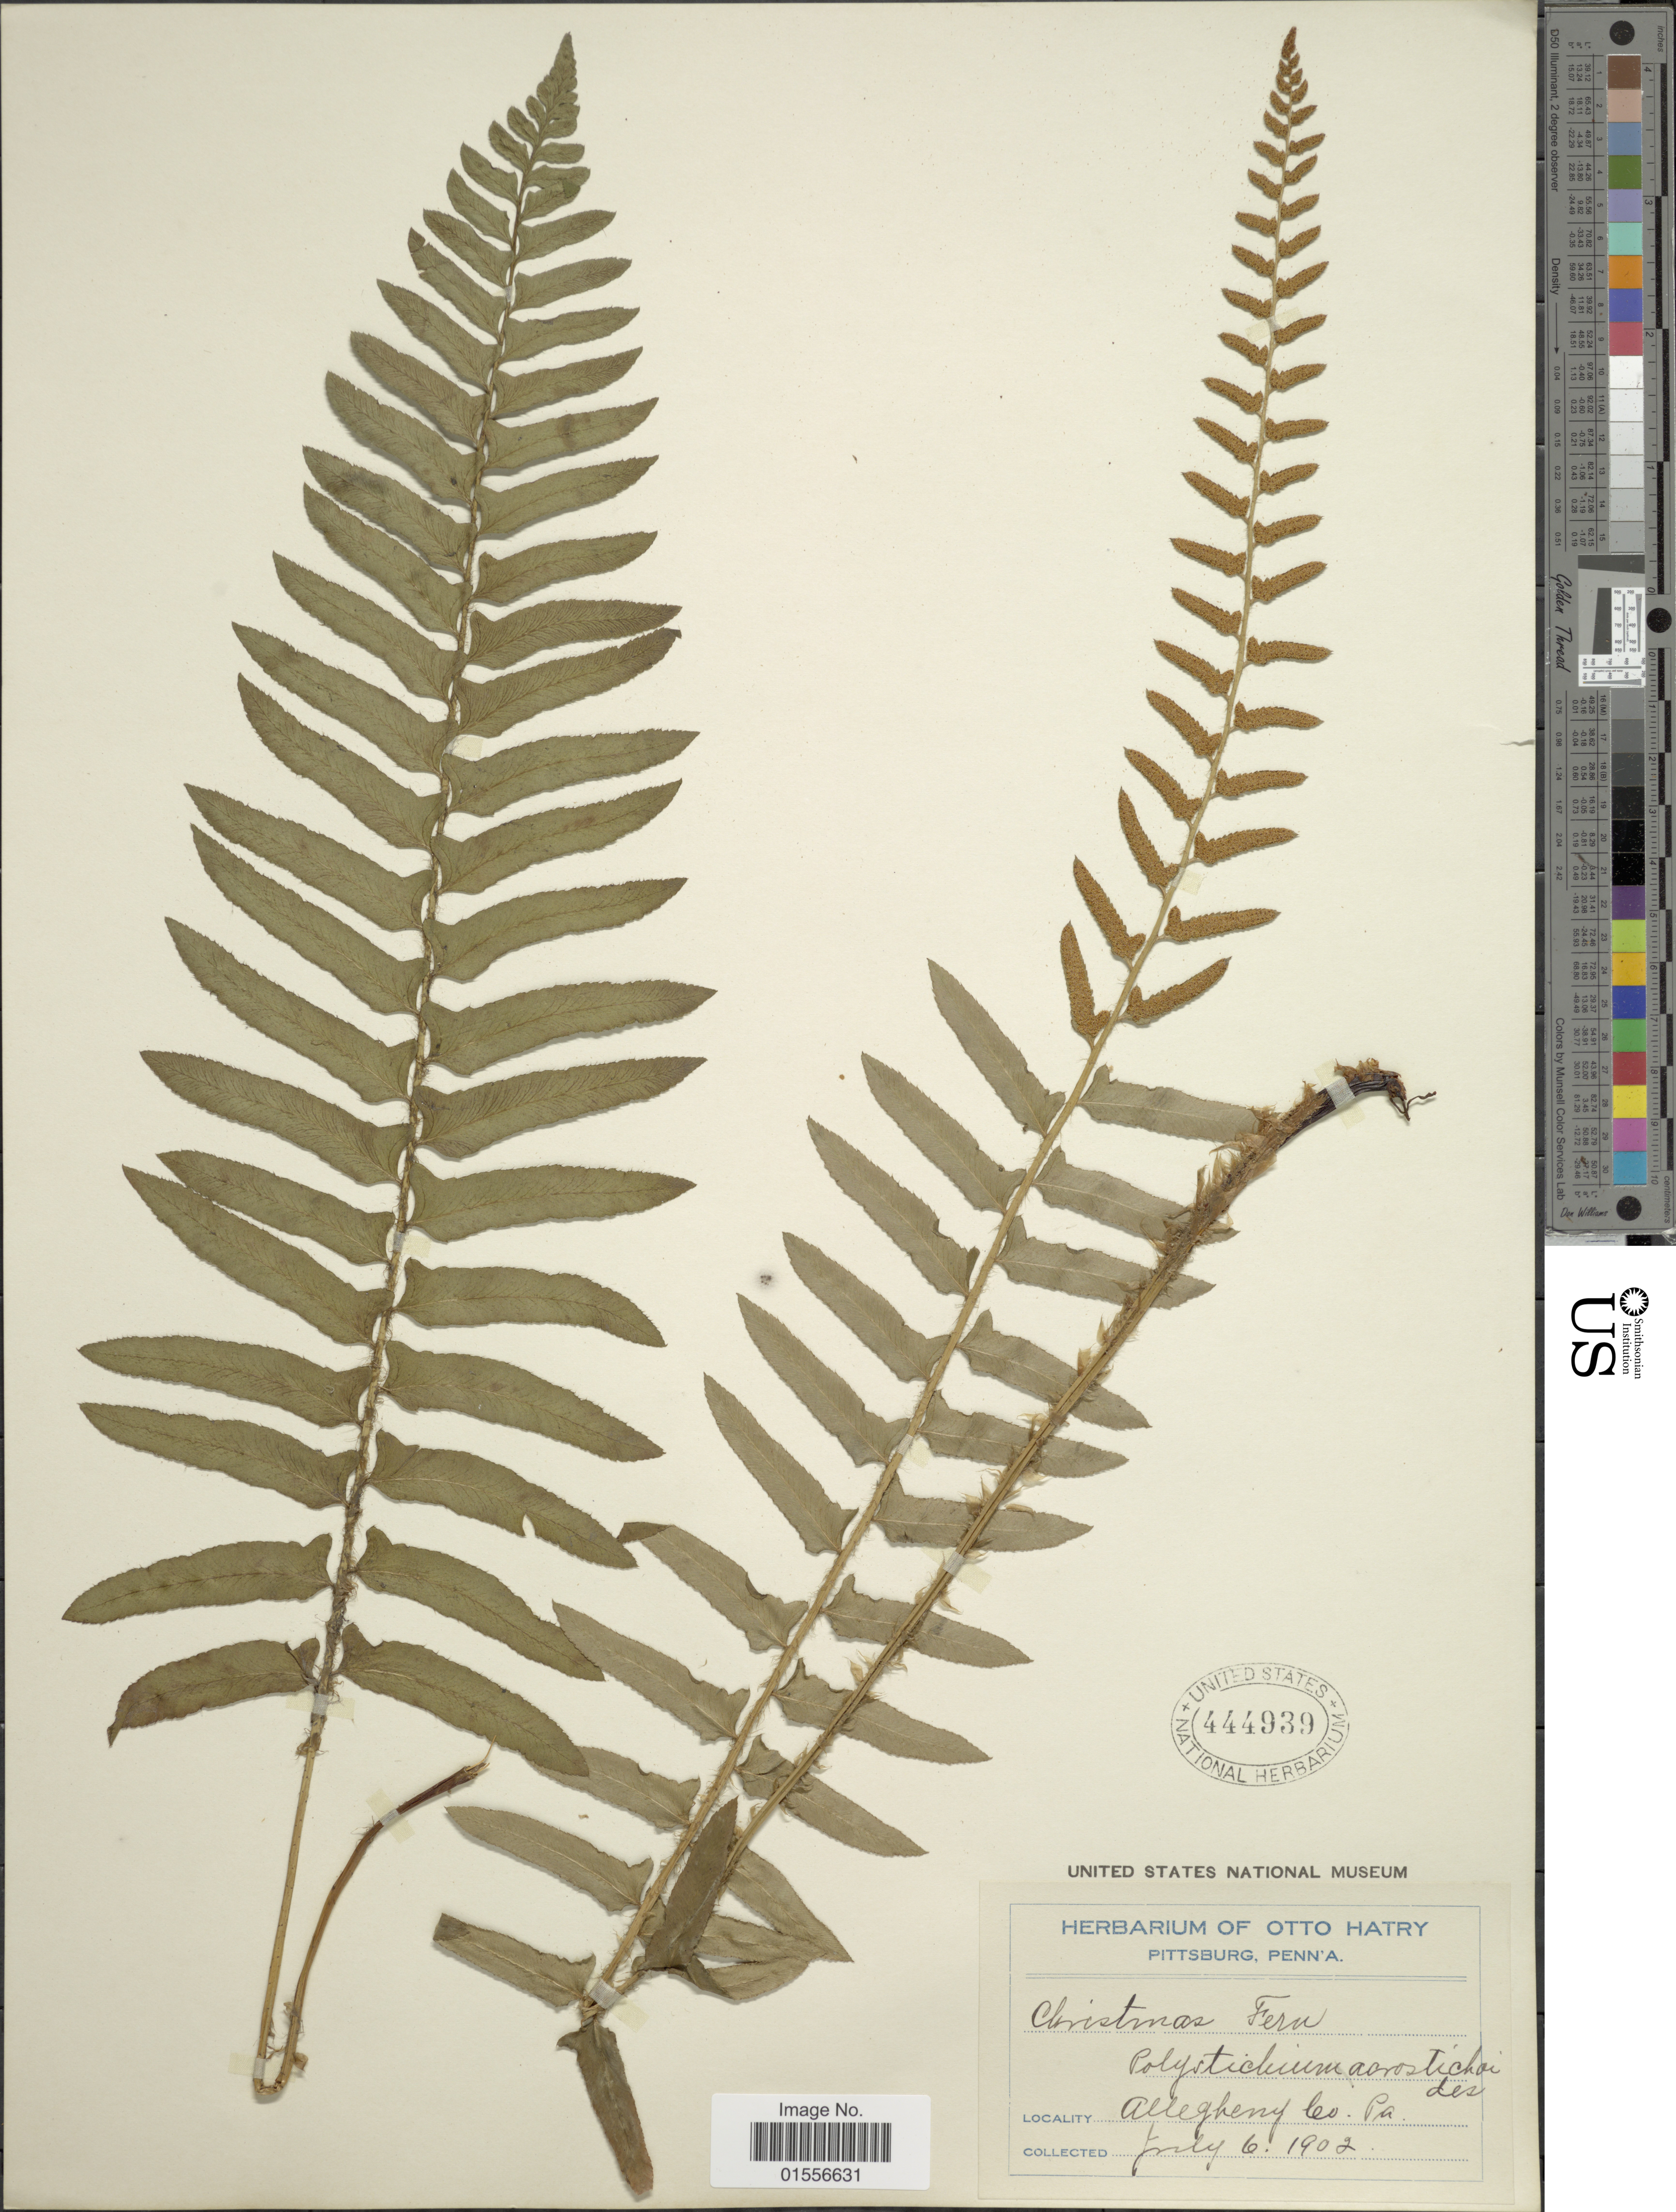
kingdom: Plantae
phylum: Tracheophyta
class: Polypodiopsida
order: Polypodiales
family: Dryopteridaceae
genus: Polystichum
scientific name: Polystichum acrostichoides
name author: (Michx.) Schott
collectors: ex herb. Otto Hatry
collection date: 1902-07-06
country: United States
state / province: Pennsylvania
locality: Allegheny Co.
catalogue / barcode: US 444939